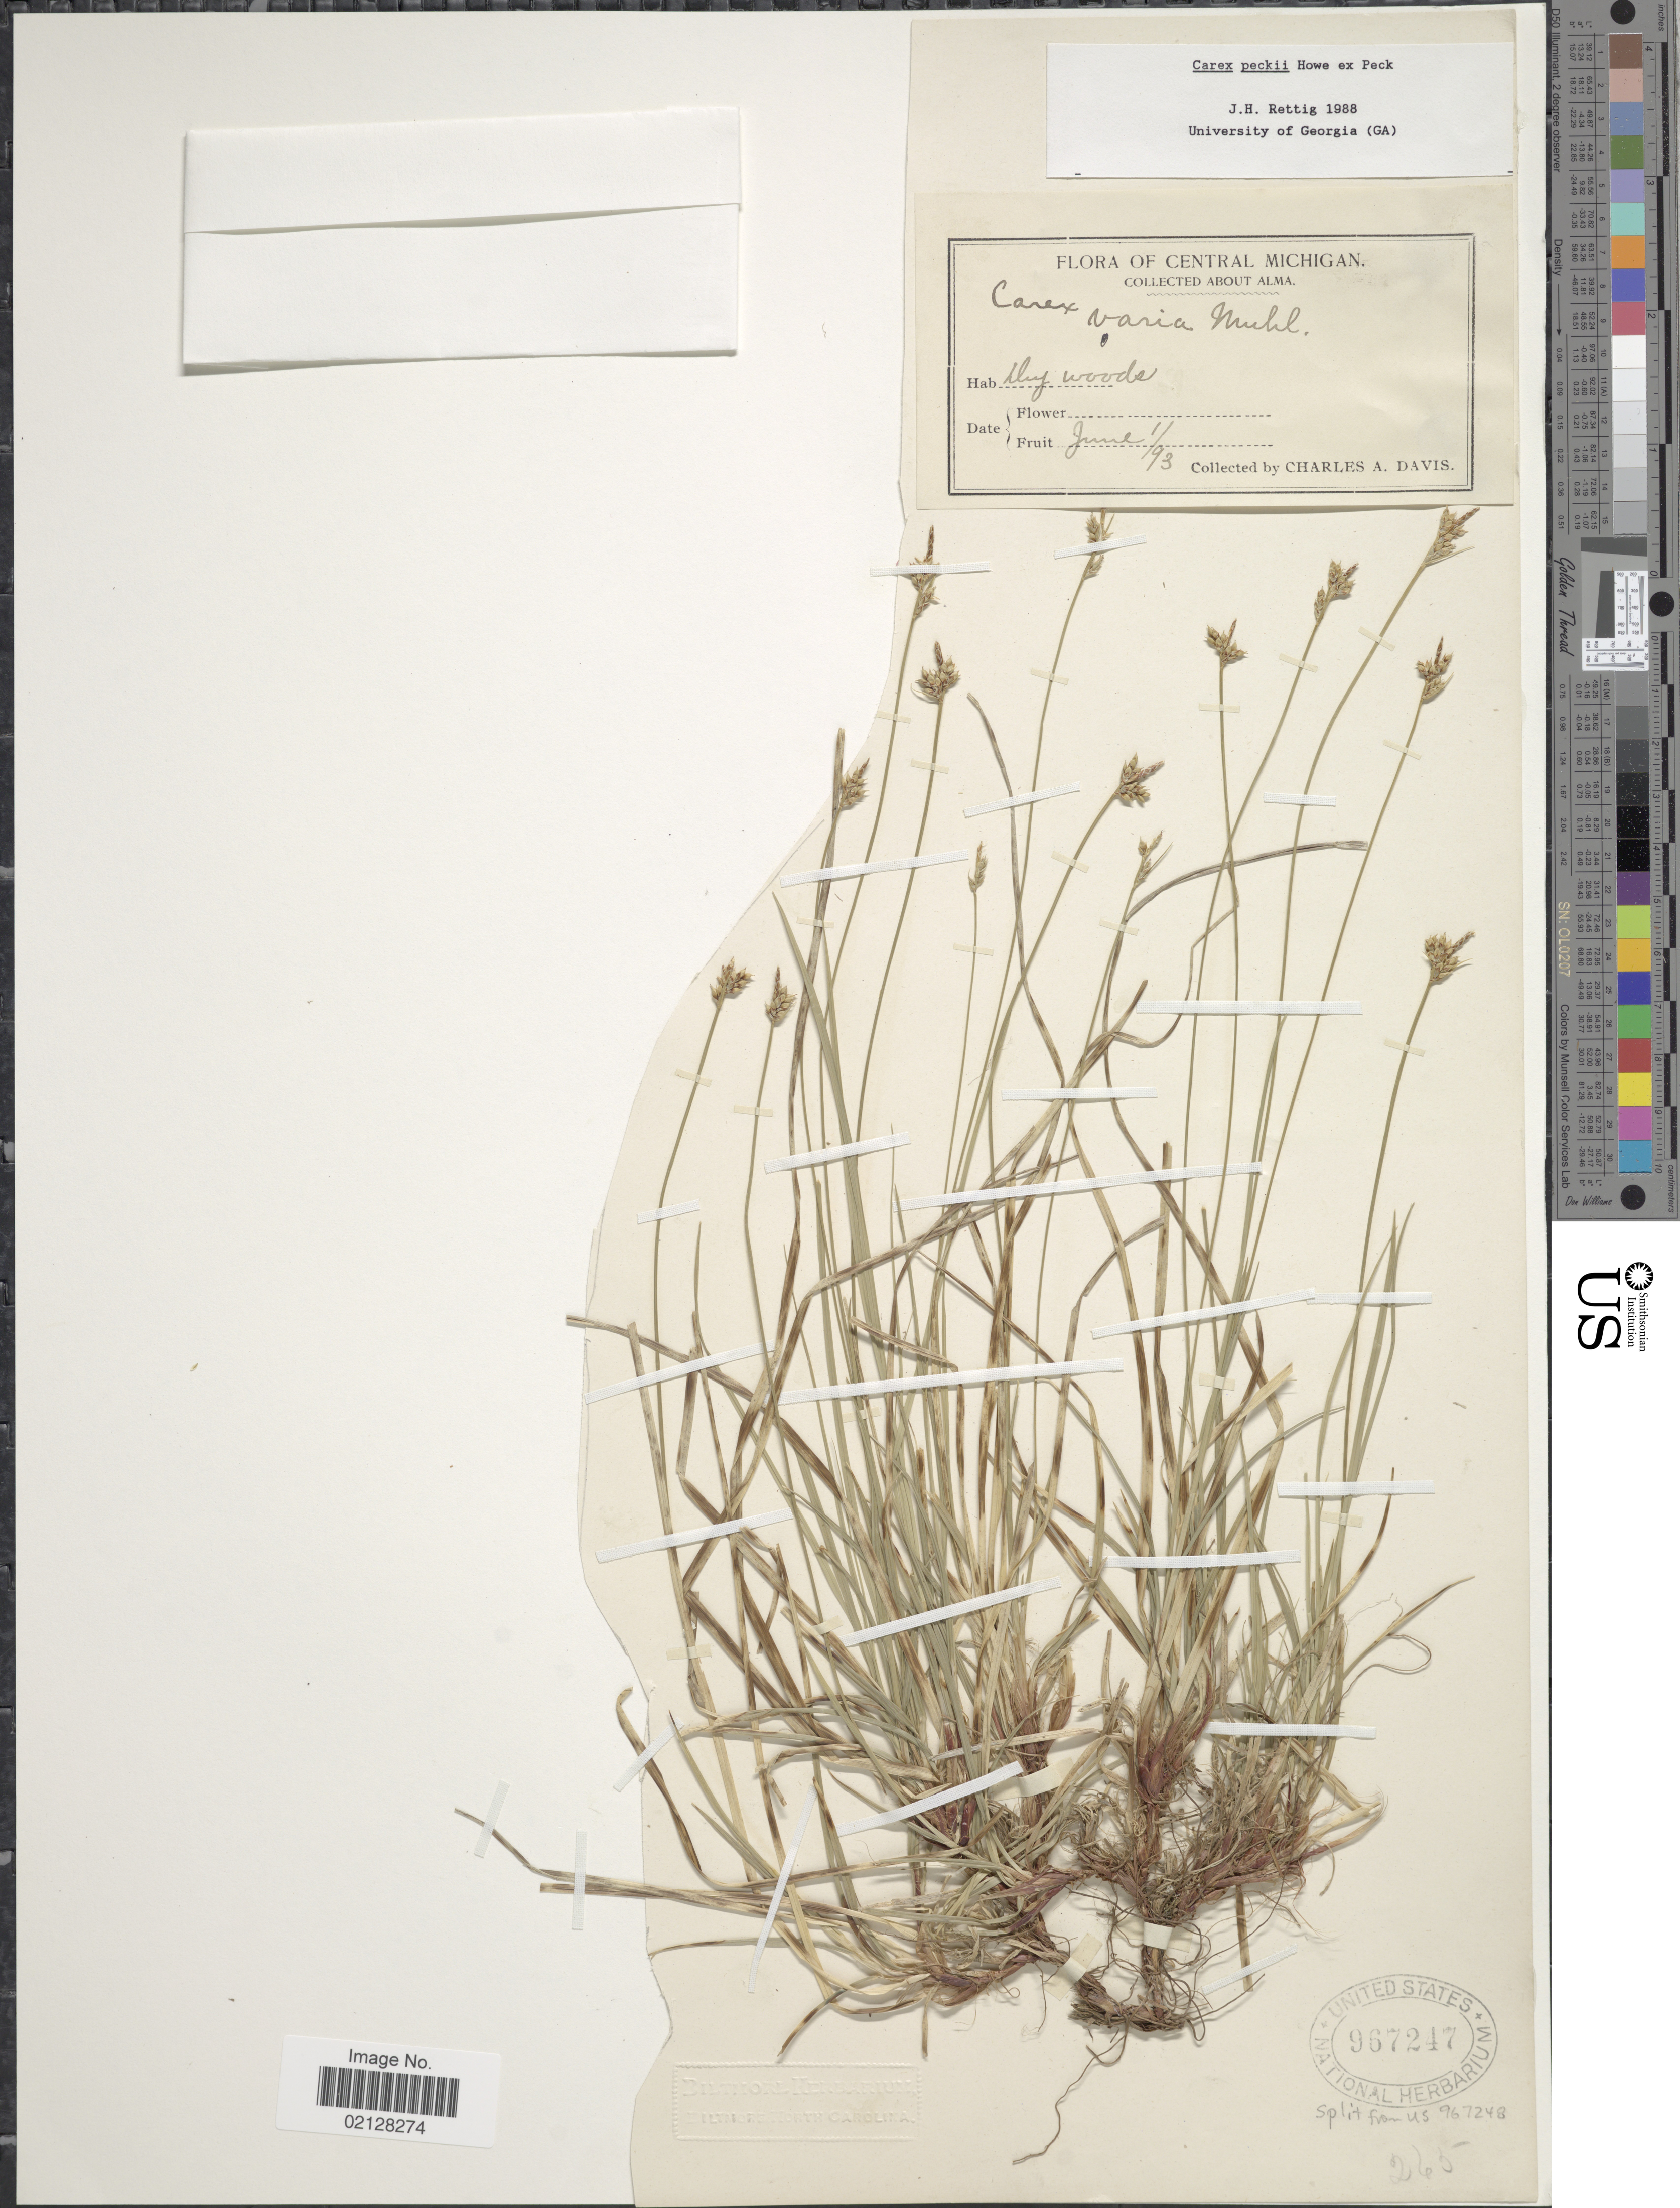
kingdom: Plantae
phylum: Tracheophyta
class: Liliopsida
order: Poales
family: Cyperaceae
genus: Carex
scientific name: Carex peckii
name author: Howe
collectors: C. Davis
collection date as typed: Transcribed d/m/y: 1/6/93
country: United States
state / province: Michigan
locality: Central Michigan, About Alma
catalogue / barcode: US 967247